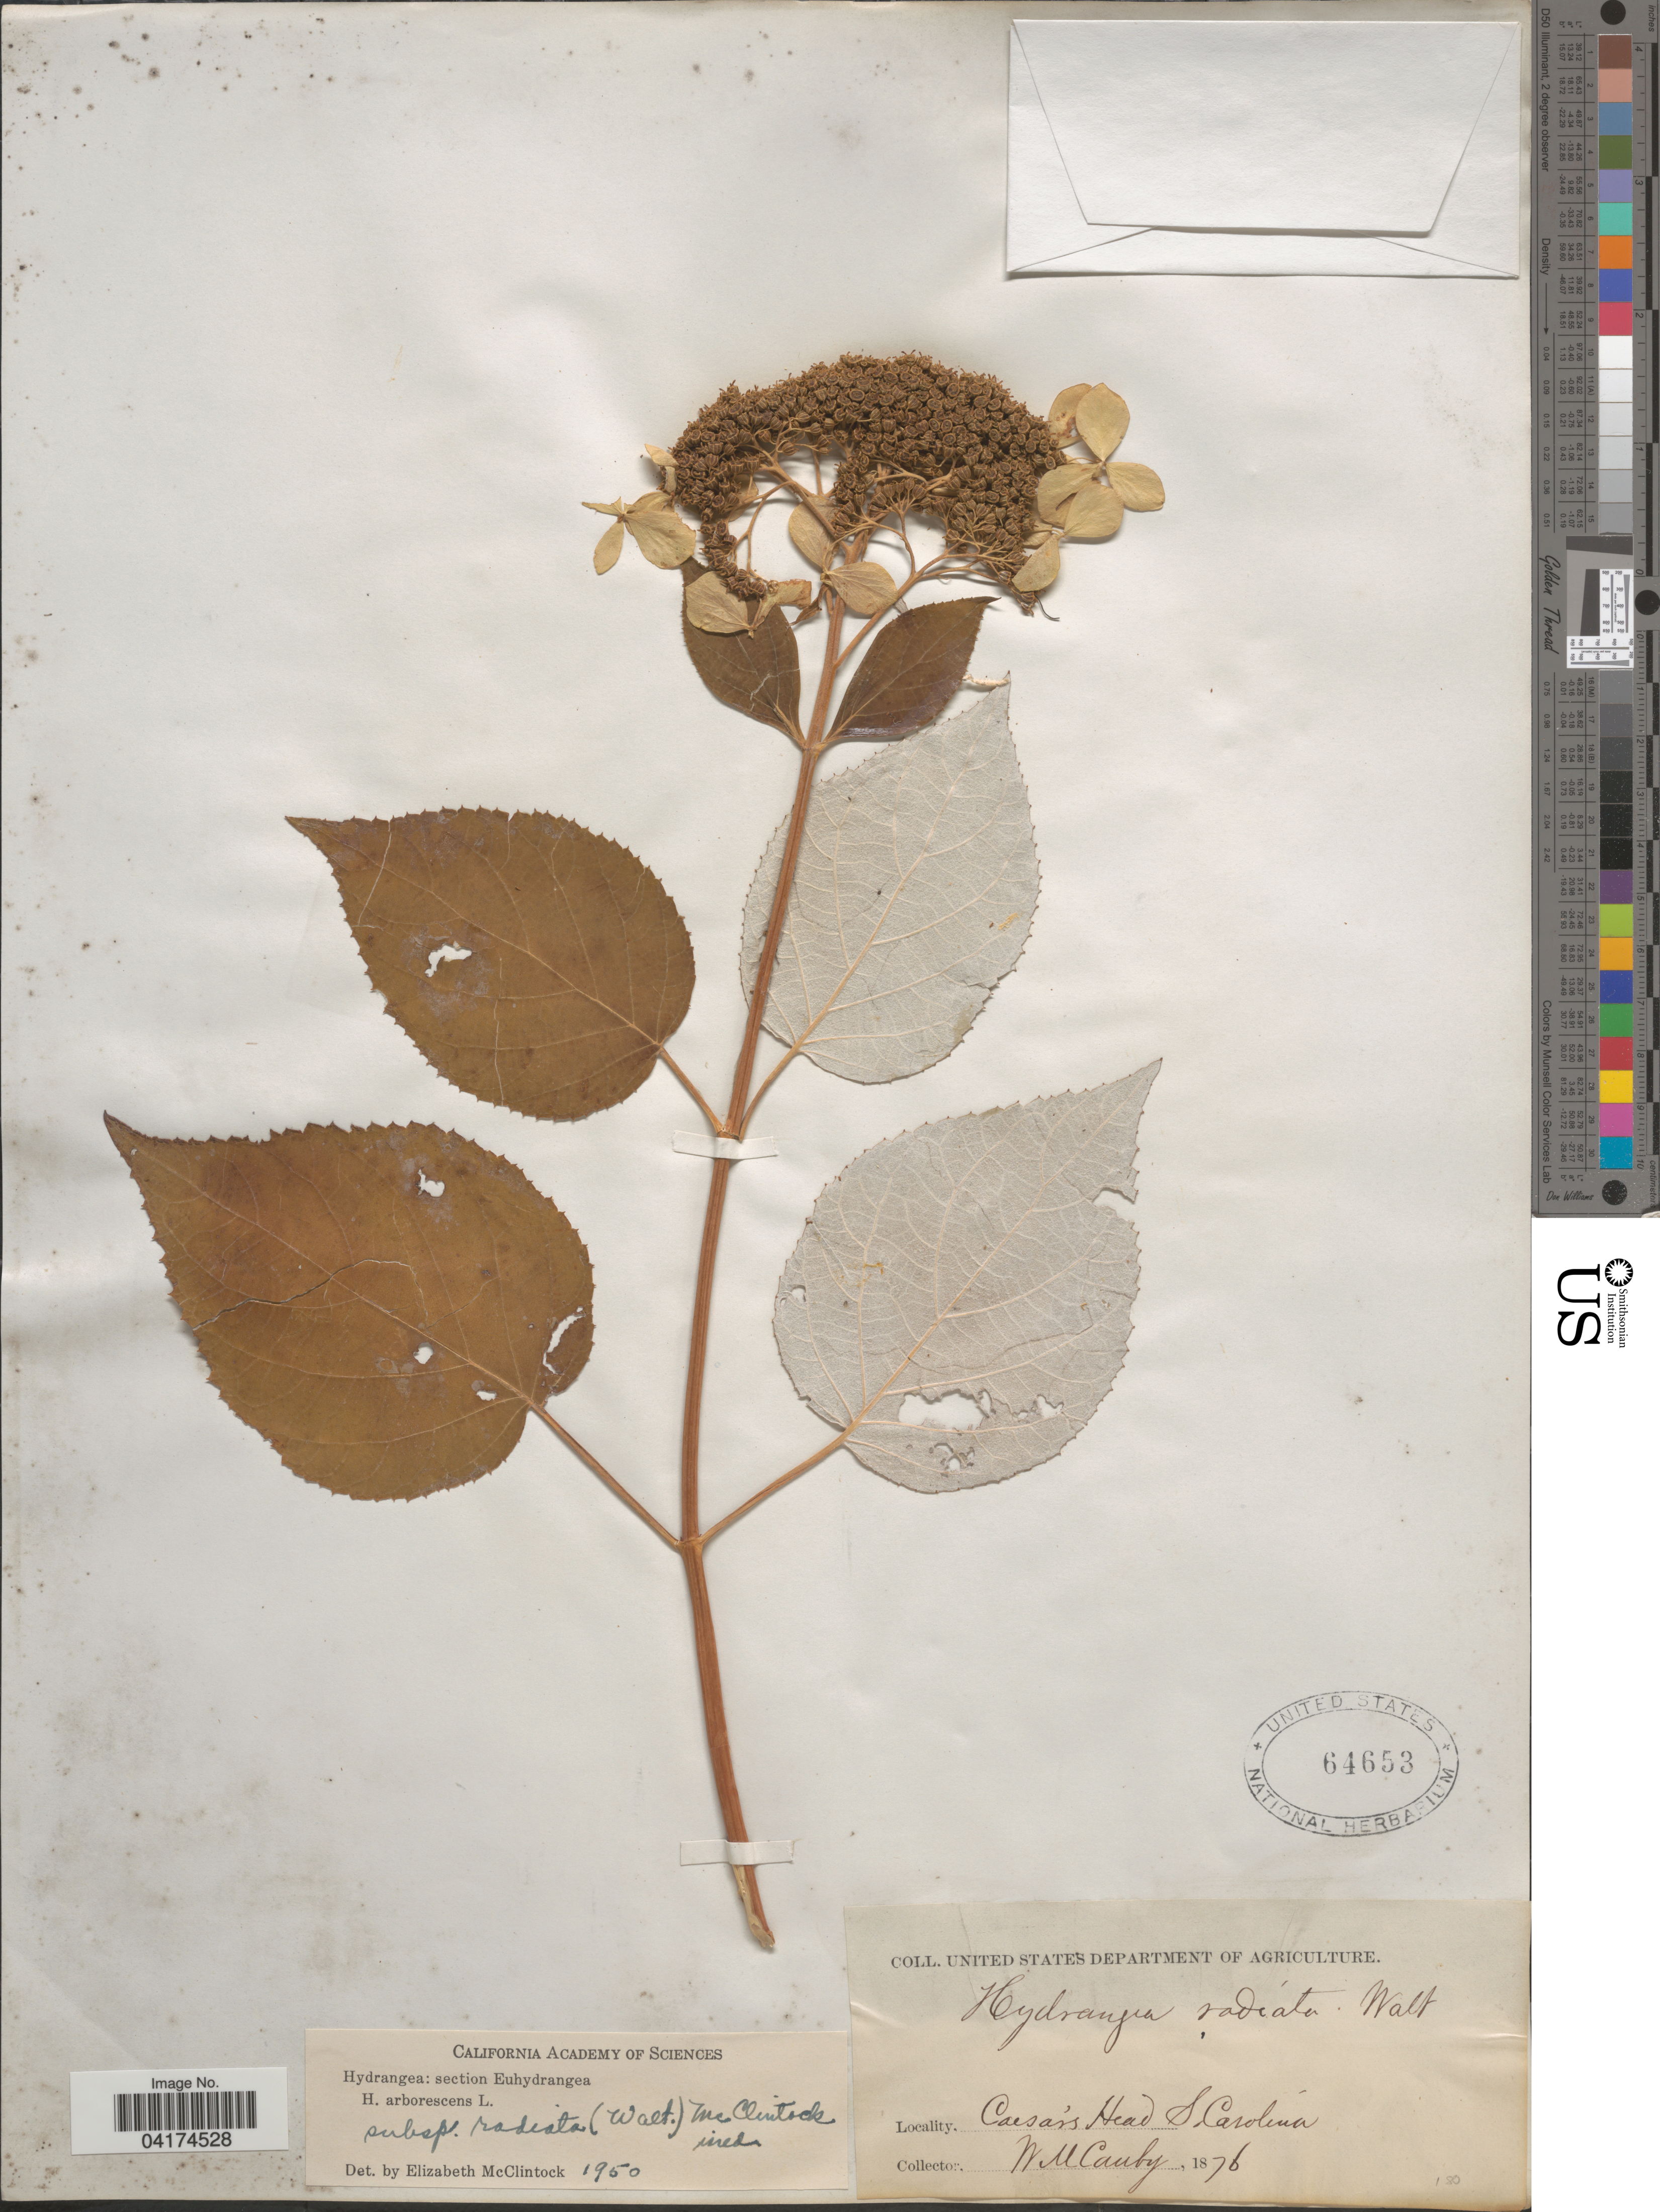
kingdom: Plantae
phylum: Tracheophyta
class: Magnoliopsida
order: Cornales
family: Hydrangeaceae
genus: Hydrangea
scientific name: Hydrangea arborescens subsp. radiata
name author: (Walter) E. M. McClint.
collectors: W. Canby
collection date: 1876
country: United States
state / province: South Carolina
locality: Caesar's Head.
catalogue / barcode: US 64653